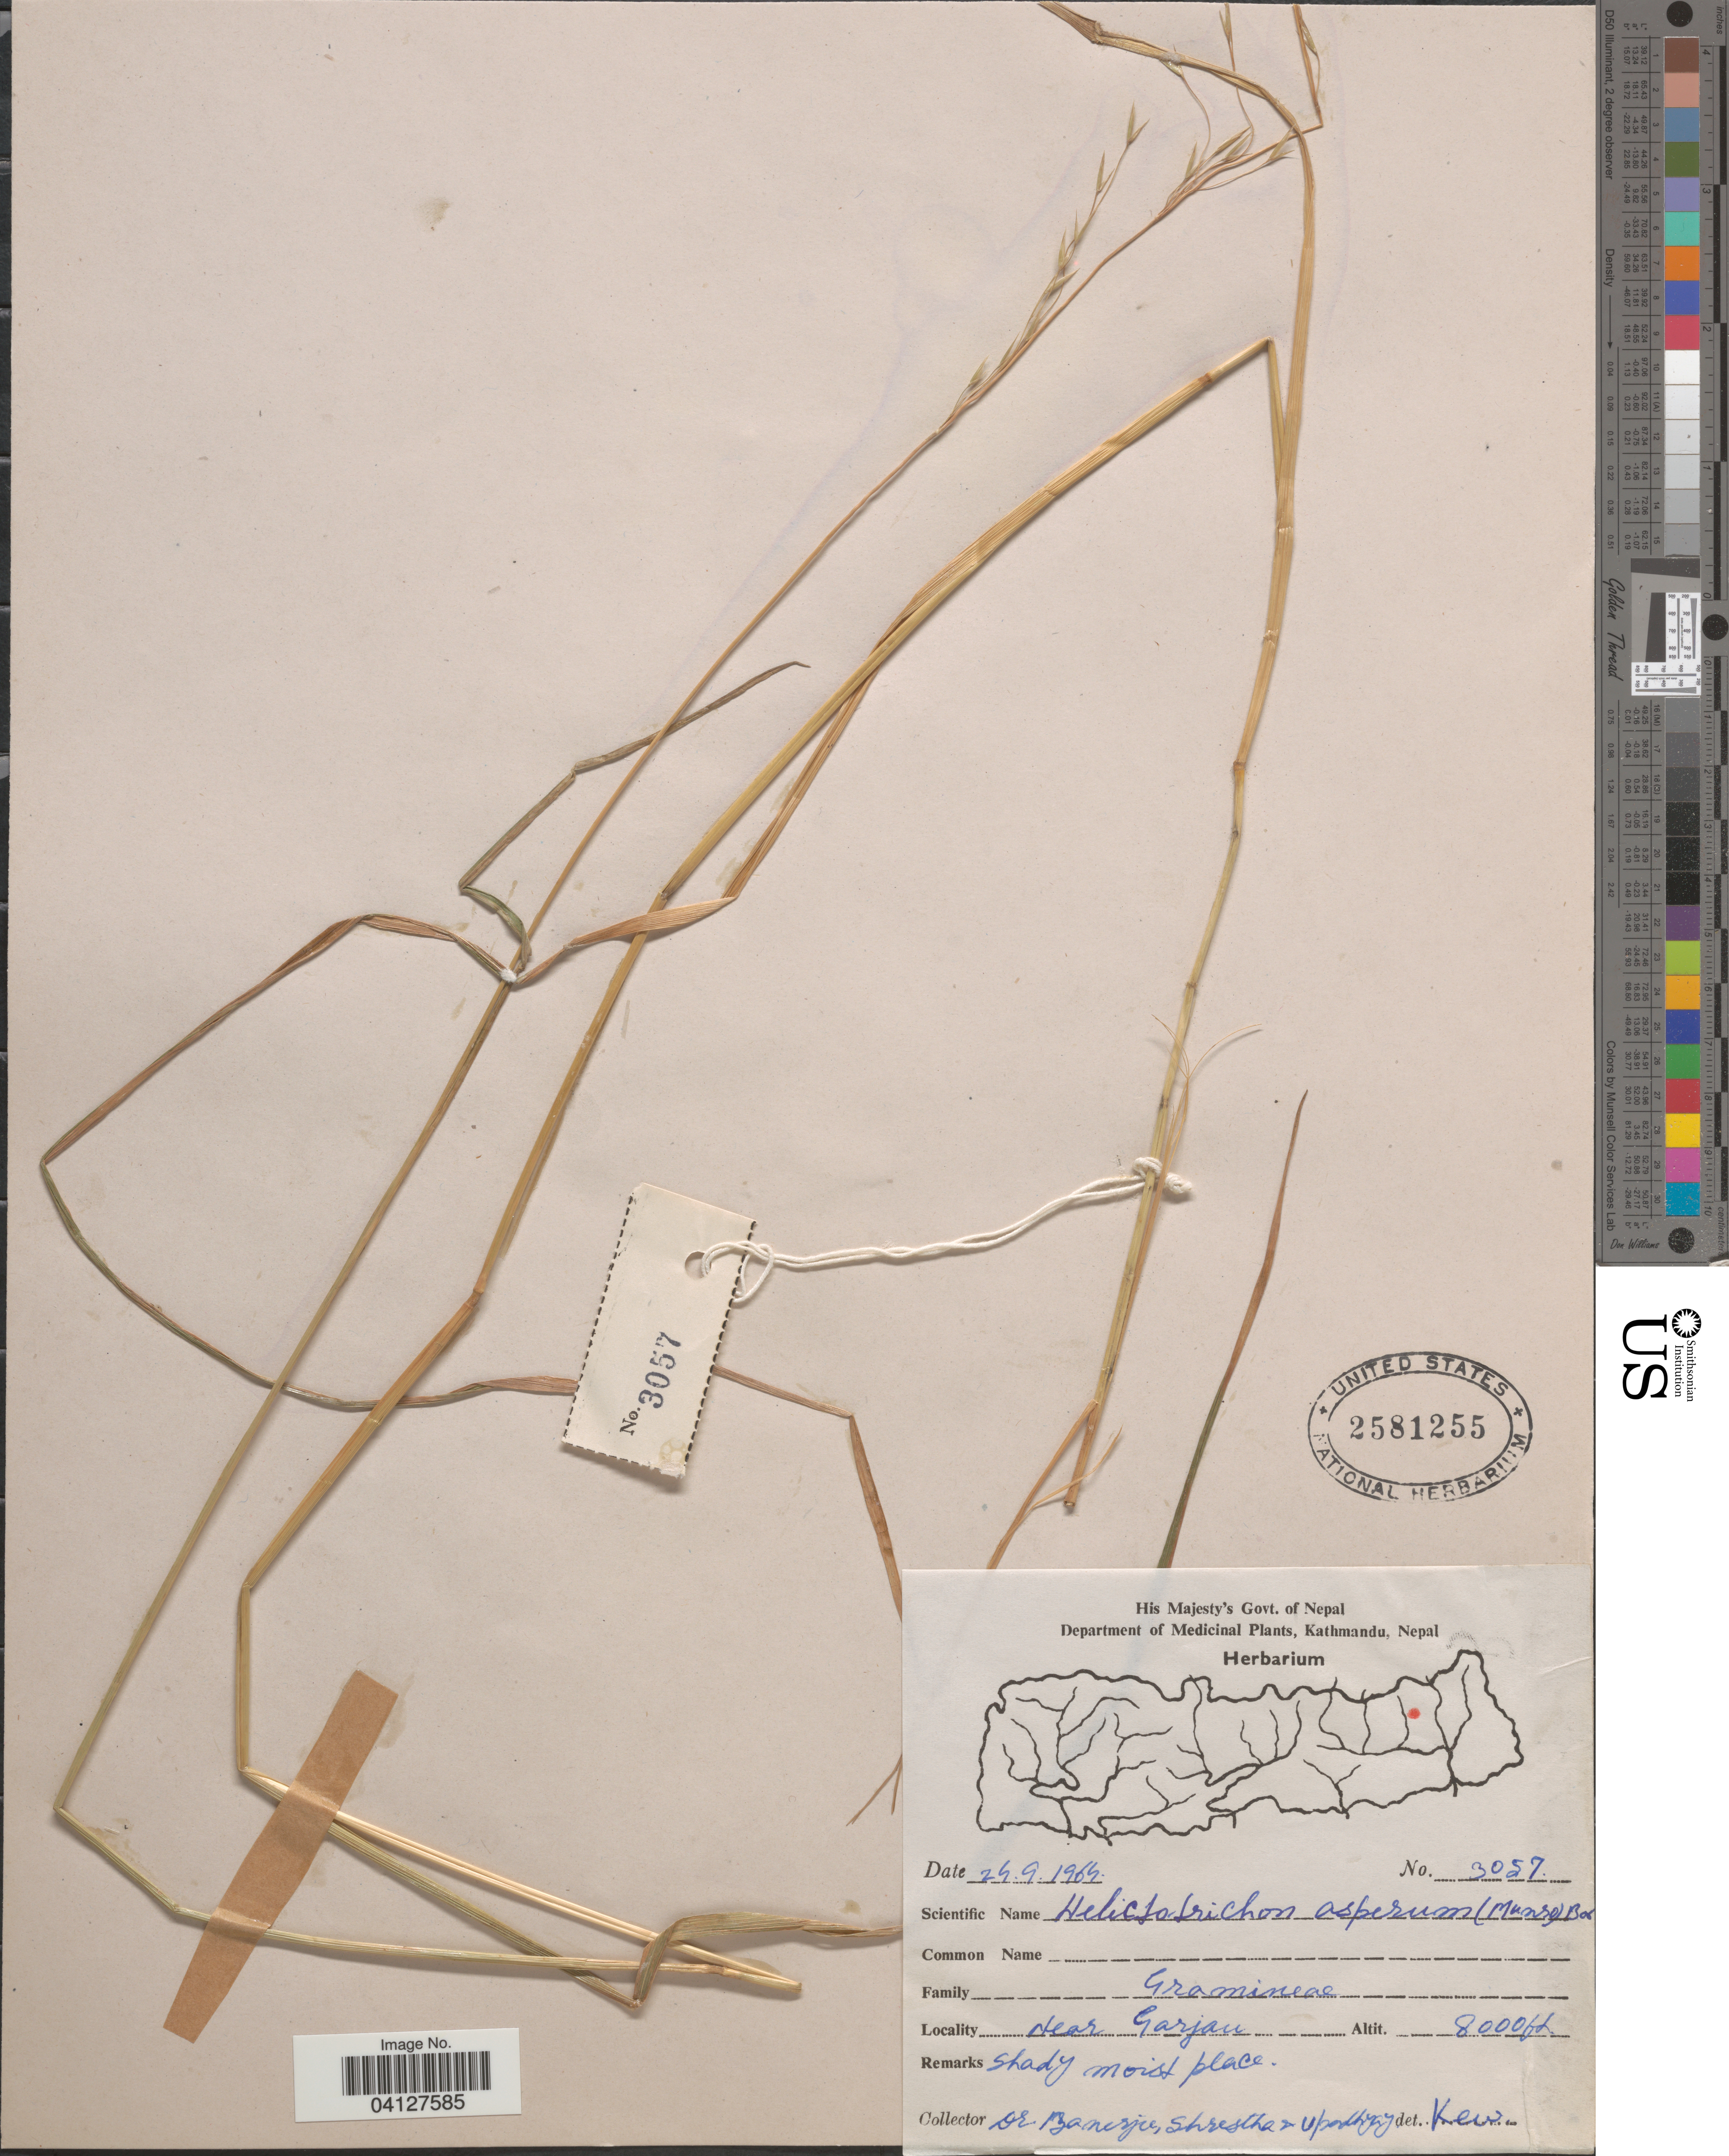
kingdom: Plantae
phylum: Tracheophyta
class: Liliopsida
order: Poales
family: Poaceae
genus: Helictotrichon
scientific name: Helictotrichon asperum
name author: (Munro ex Thwaites) Bor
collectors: Banerjee, -. Shrestha & Upadhyay, --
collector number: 3057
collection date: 1964-09-24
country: Nepal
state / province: Madhyamanchal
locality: Near Garjan.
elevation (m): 2438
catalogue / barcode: US 2581255